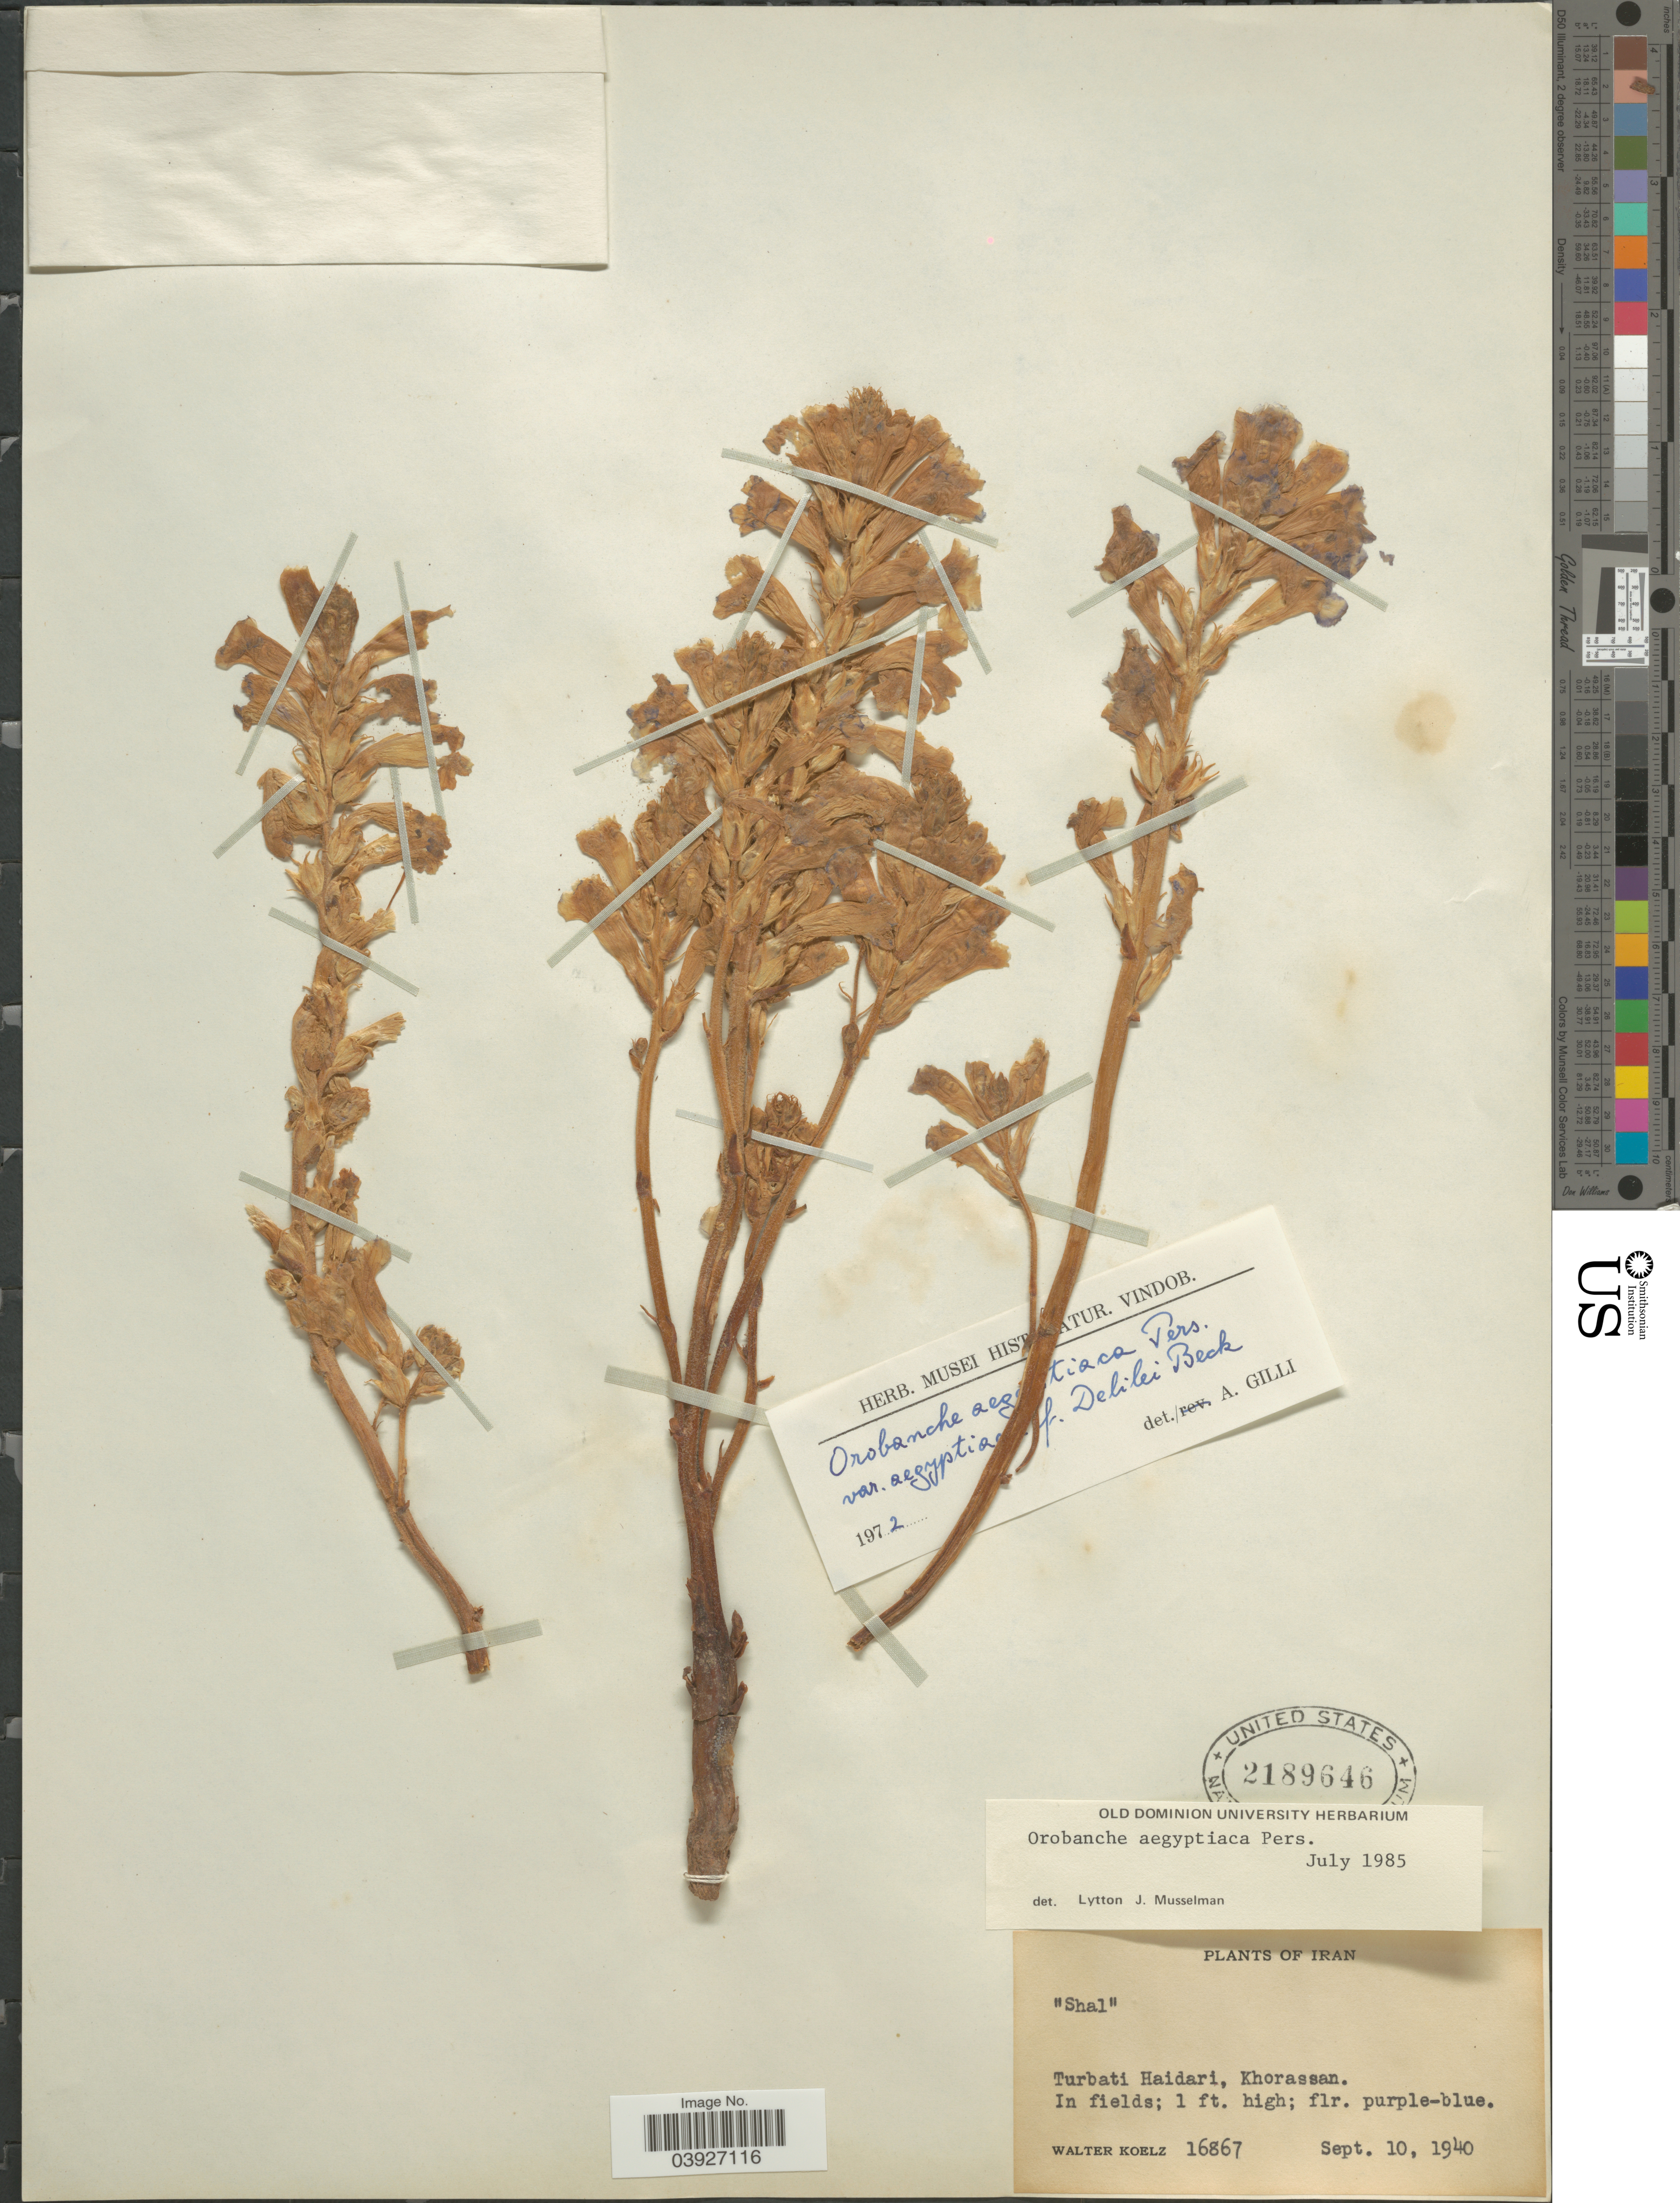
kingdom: Plantae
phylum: Tracheophyta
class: Magnoliopsida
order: Lamiales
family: Orobanchaceae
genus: Orobanche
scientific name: Orobanche aegyptiaca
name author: Pers.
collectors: W. N. Koelz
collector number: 16867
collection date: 1940-09-10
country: Iran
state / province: Khorasan [obsolete]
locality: Turbati Haidari, Khorassan.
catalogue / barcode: US 2189646